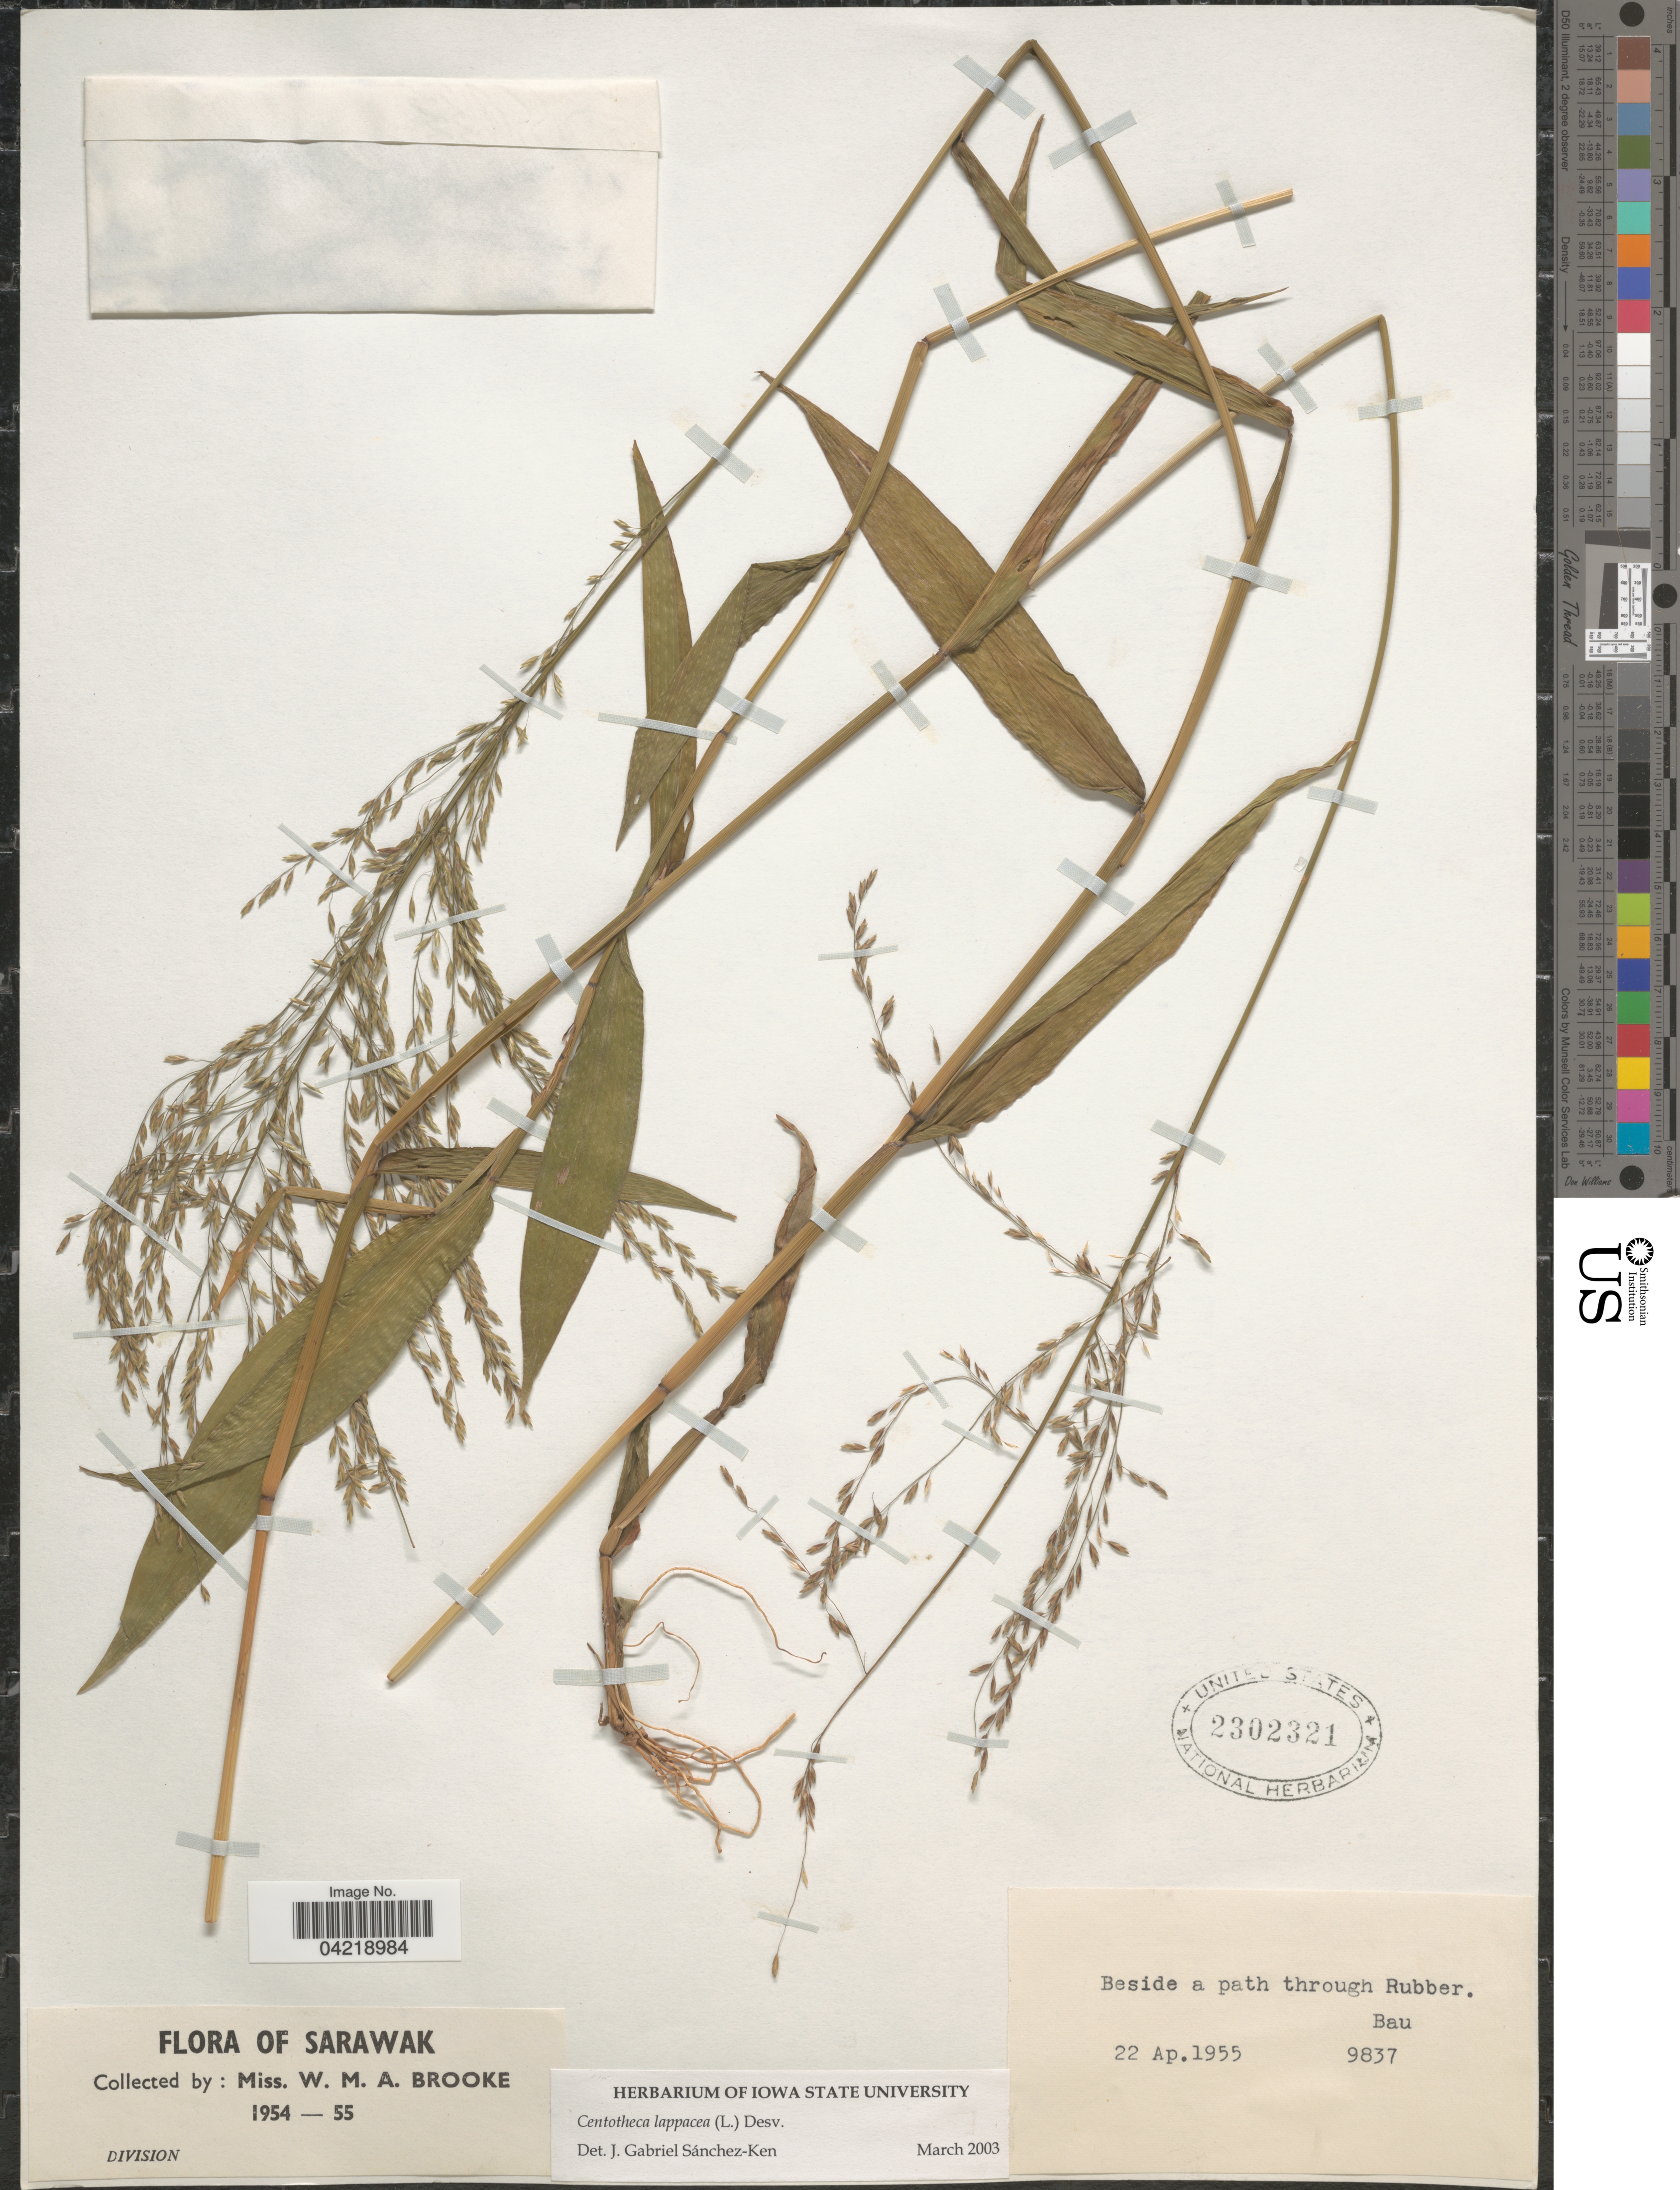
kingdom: Plantae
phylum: Tracheophyta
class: Liliopsida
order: Poales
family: Poaceae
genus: Centotheca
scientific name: Centotheca lappacea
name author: (L.) Desv.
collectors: W. Brooke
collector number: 9837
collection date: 1955-04-22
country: Malaysia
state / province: Sarawak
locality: Division [unsure placement]. Beside a patch through Rubber. Bau.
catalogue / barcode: US 2302321